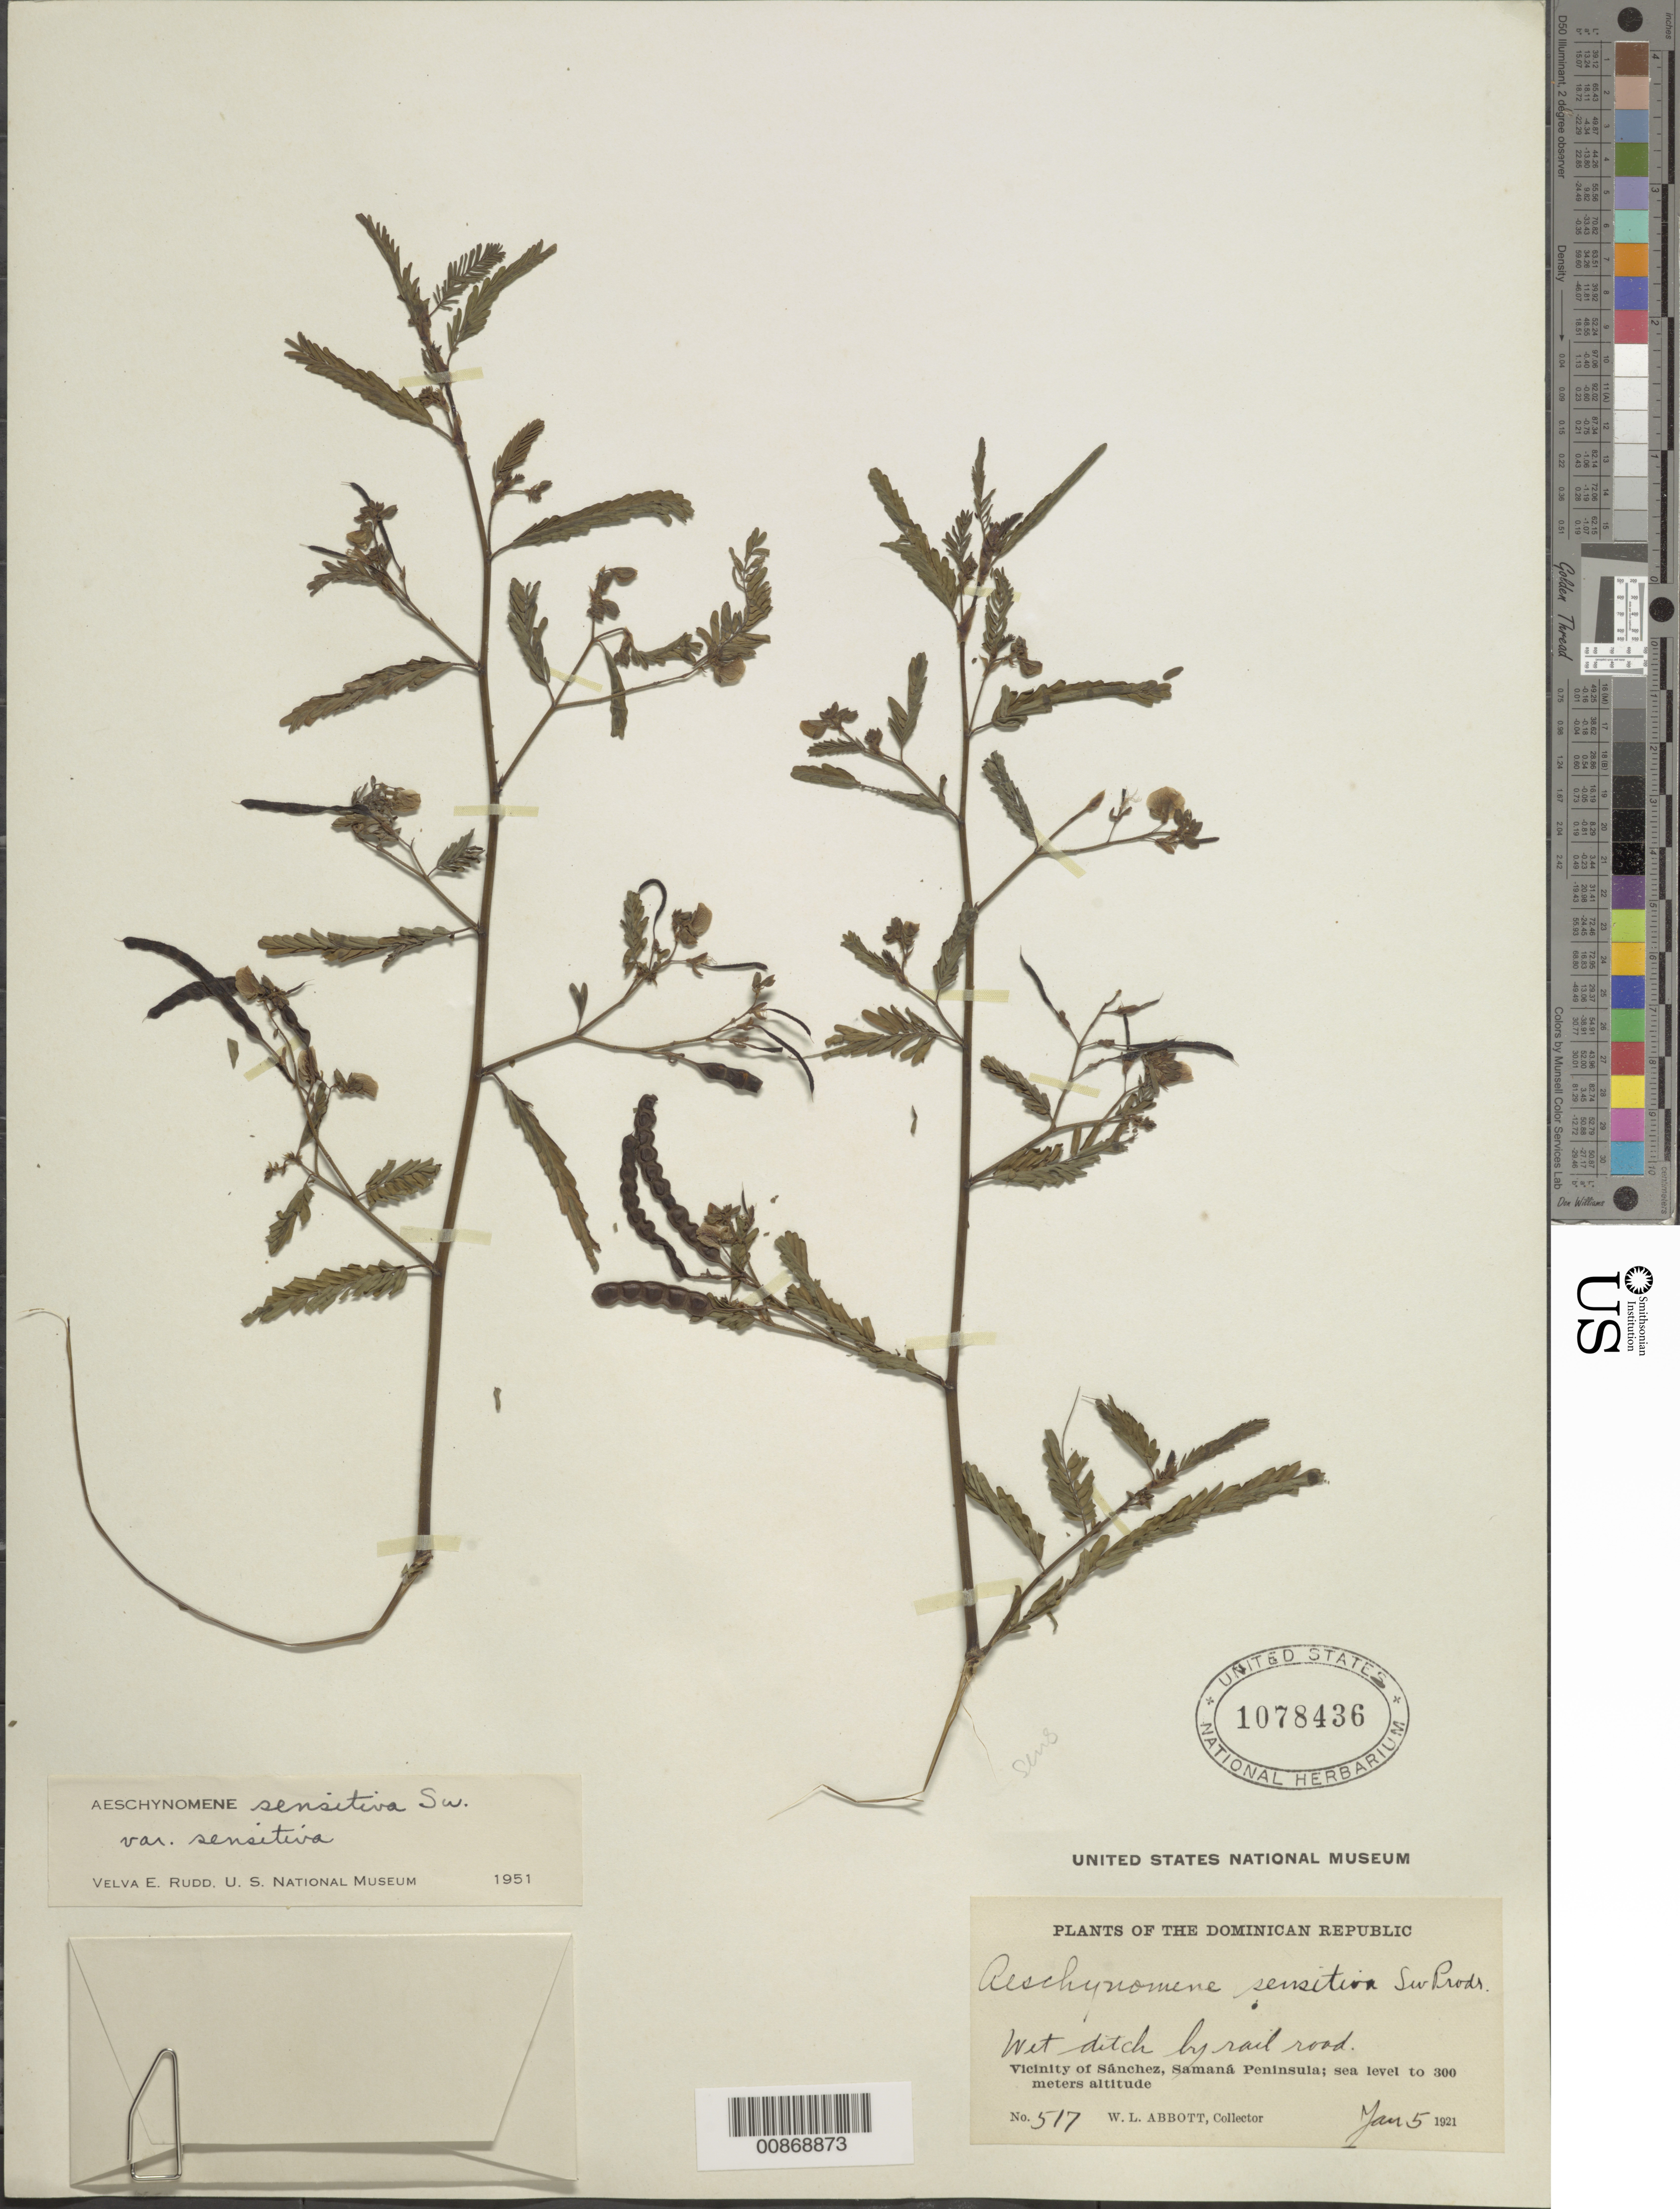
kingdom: Plantae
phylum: Tracheophyta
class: Magnoliopsida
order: Fabales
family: Fabaceae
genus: Aeschynomene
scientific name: Aeschynomene sensitiva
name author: Sw.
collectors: W. L. Abbott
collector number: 517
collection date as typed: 05 Jan 1921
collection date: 1921-01-05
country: Dominican Republic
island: Hispaniola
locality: Vicinity of Sánchez, Samaná Peninsula. By rail road.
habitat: Wet ditch.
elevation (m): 0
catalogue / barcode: US 78436